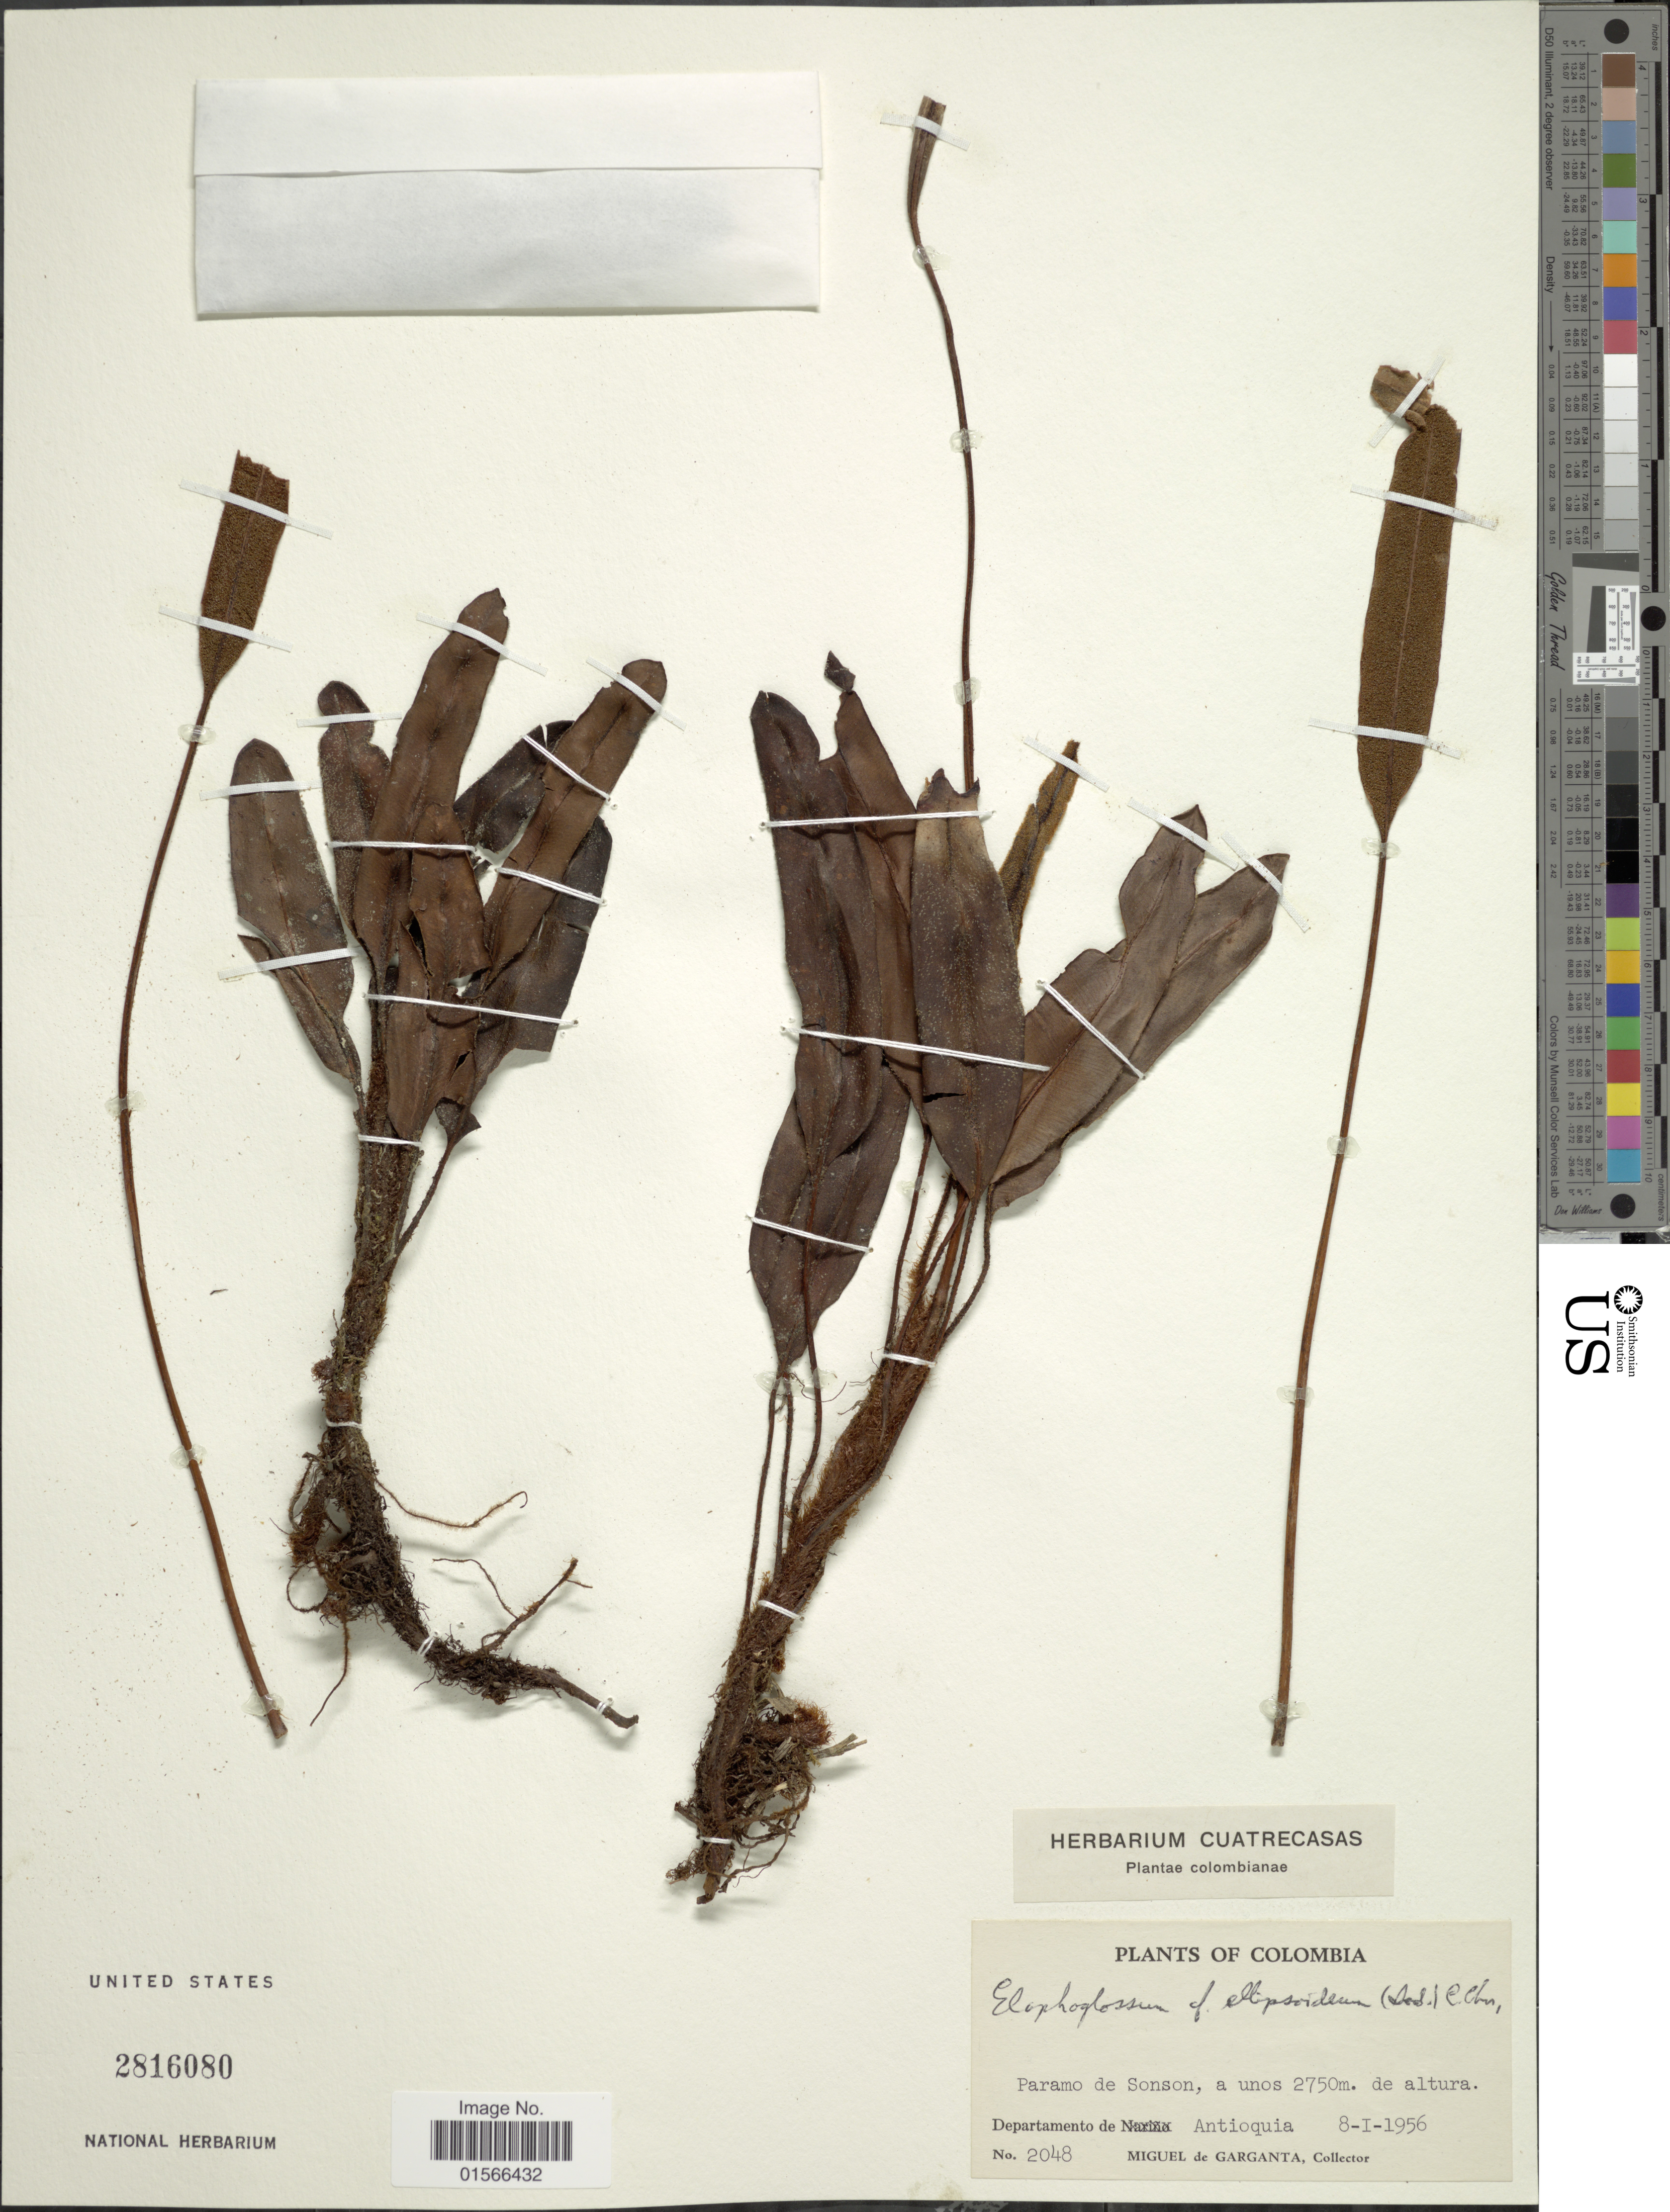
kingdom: Plantae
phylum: Tracheophyta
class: Polypodiopsida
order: Polypodiales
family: Dryopteridaceae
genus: Elaphoglossum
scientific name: Elaphoglossum ellipsoideum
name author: (Sodiro) C. Chr.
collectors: M. Garganta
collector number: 2048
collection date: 1956-01-08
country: Colombia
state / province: Antioquia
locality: Paramo de Sonson, a unos de altura, Department de Antioquia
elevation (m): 2750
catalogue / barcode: US 2816080